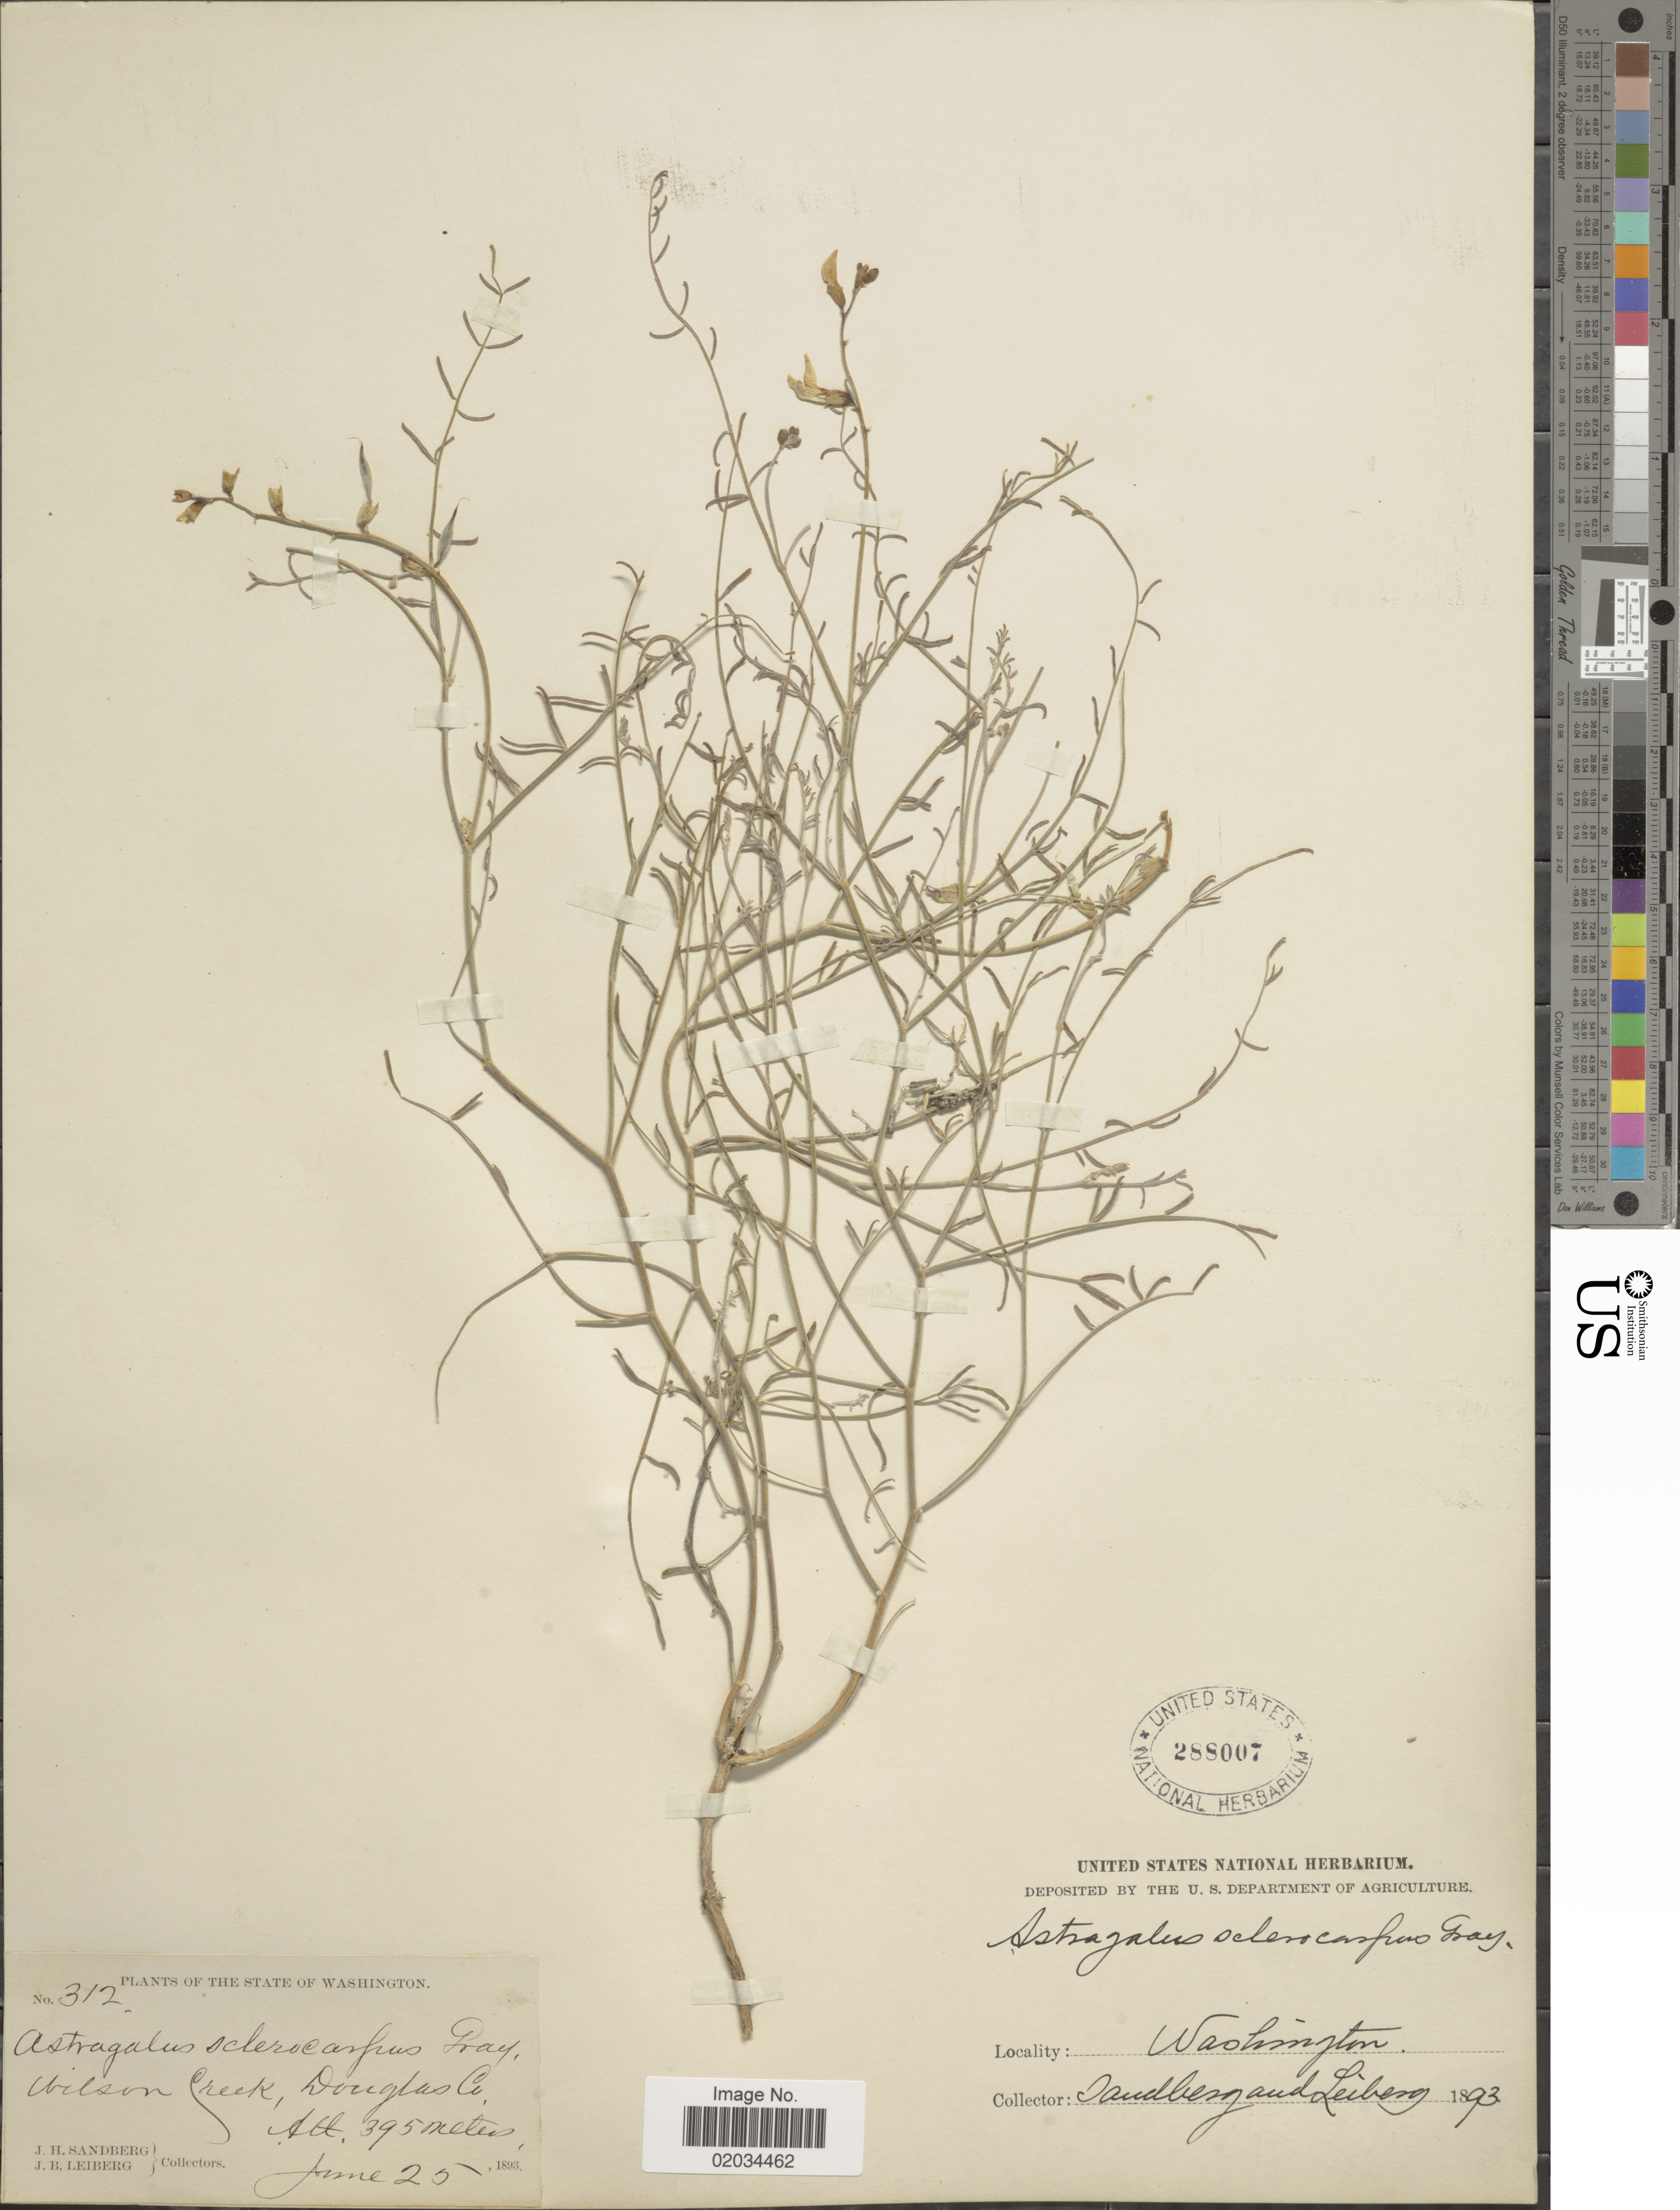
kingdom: Plantae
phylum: Tracheophyta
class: Magnoliopsida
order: Fabales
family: Fabaceae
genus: Astragalus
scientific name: Astragalus sclerocarpus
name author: A. Gray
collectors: J. H. Sandberg & J. B. Leiberg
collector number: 312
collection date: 1893-06-25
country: United States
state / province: Washington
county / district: Douglas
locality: Wilson CReek, Douglas Co.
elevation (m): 395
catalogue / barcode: US 288007